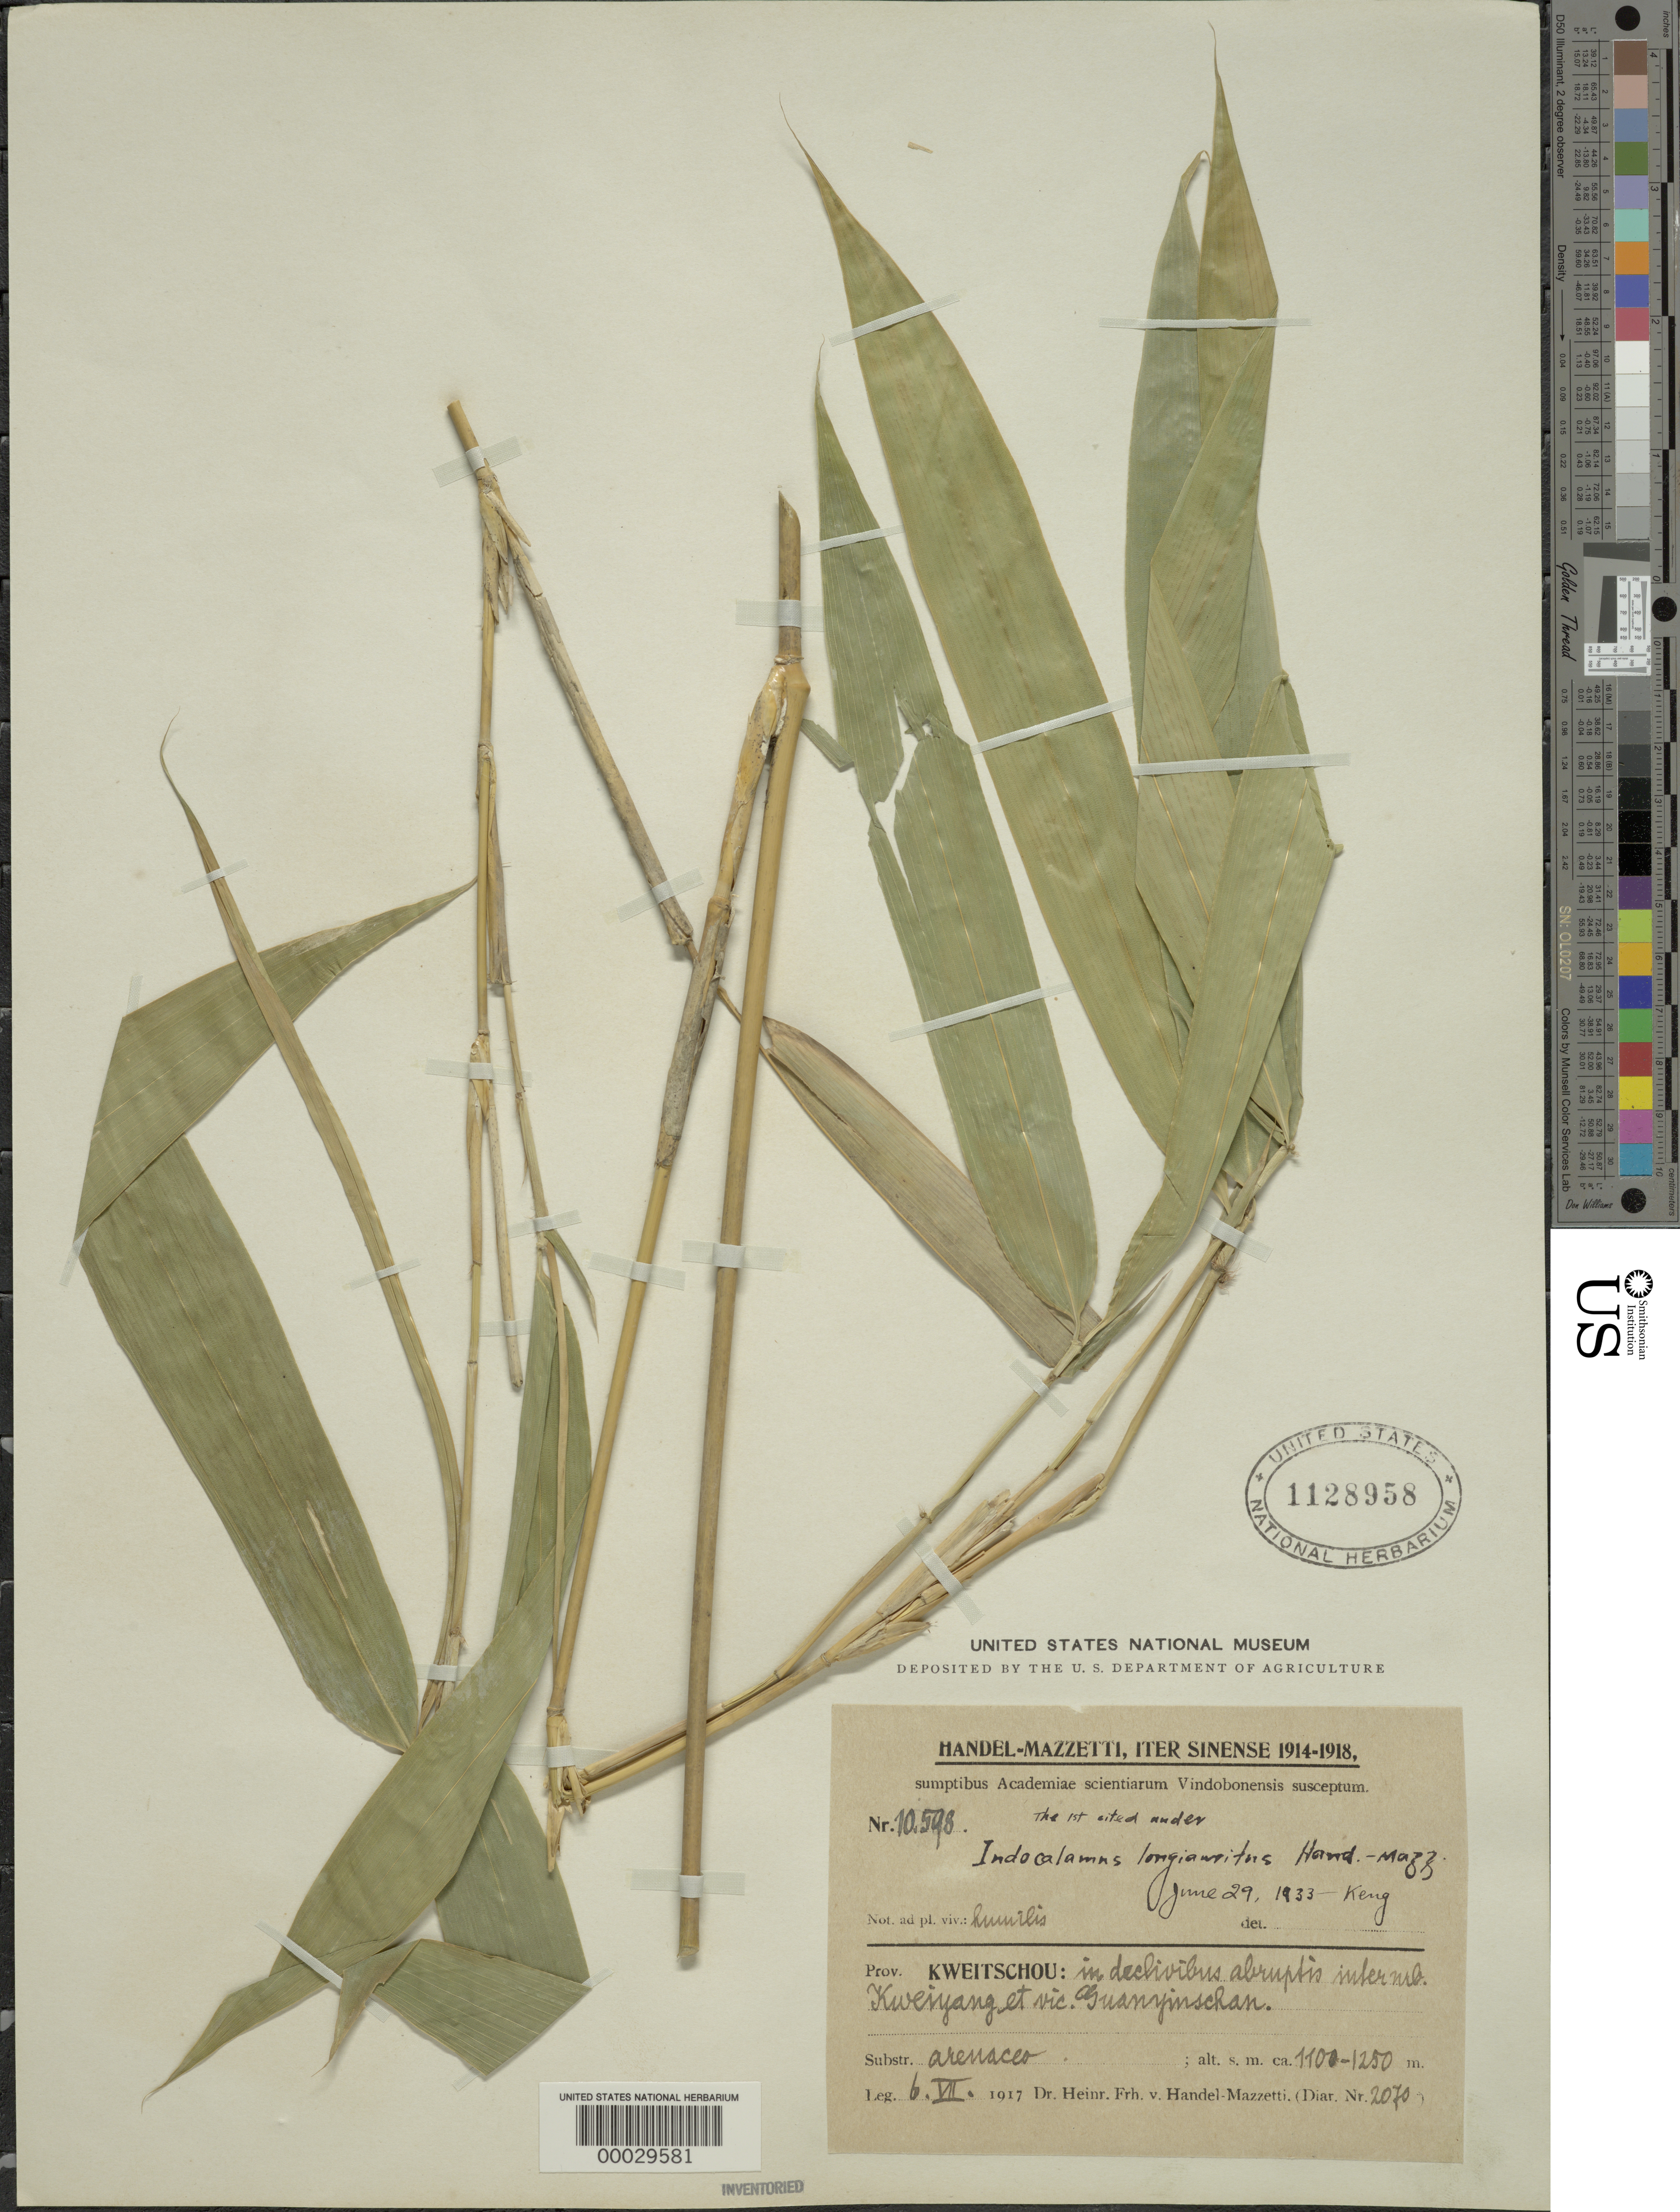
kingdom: Plantae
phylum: Tracheophyta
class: Liliopsida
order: Poales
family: Poaceae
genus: Indocalamus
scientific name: Indocalamus longiauritus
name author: Hand.-Mazz.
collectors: H. Handel-Mazzetti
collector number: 10598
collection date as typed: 06 Jul 1917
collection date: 1917-07-06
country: China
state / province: Guizhou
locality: Kweiyang, guanyinschan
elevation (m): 1100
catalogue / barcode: US 1128958